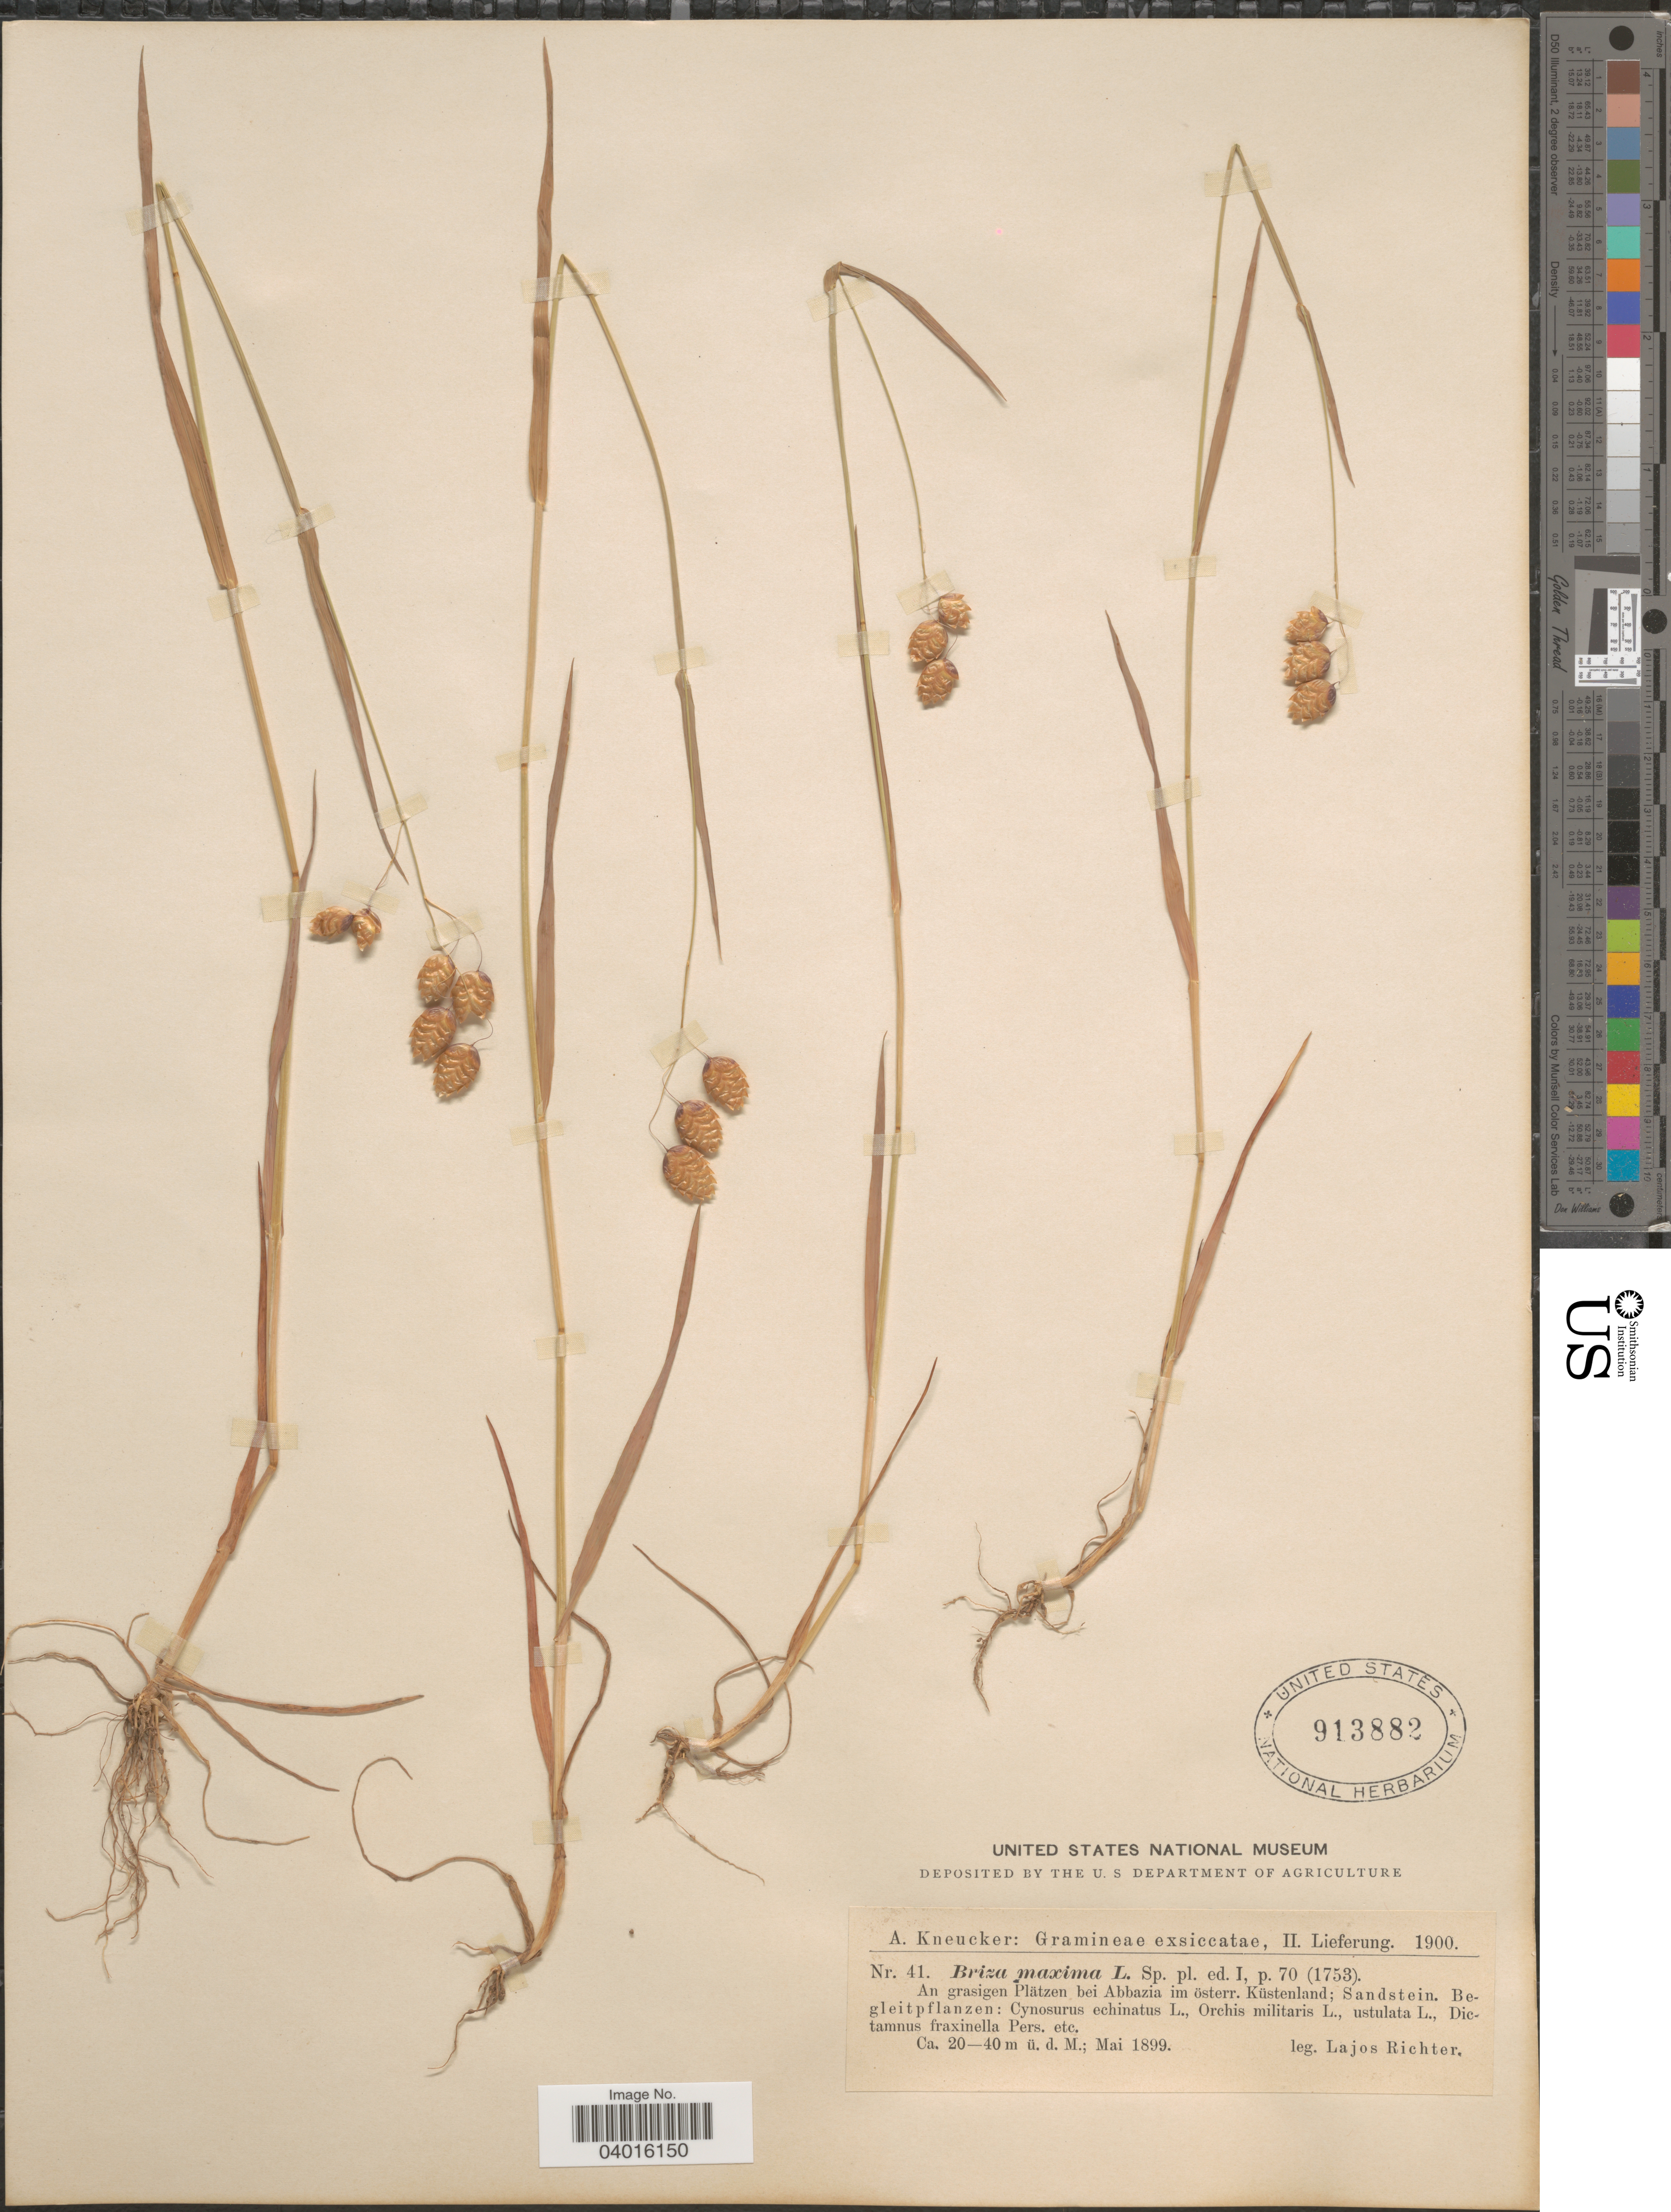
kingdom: Plantae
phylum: Tracheophyta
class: Liliopsida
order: Poales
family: Poaceae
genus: Briza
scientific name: Briza maxima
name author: L.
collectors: L. Richter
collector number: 41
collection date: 1899-05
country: Croatia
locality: An grasigen Plätzen bei Abbazia im österr. Küstenland; Sandstein.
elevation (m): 20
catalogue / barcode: US 913882